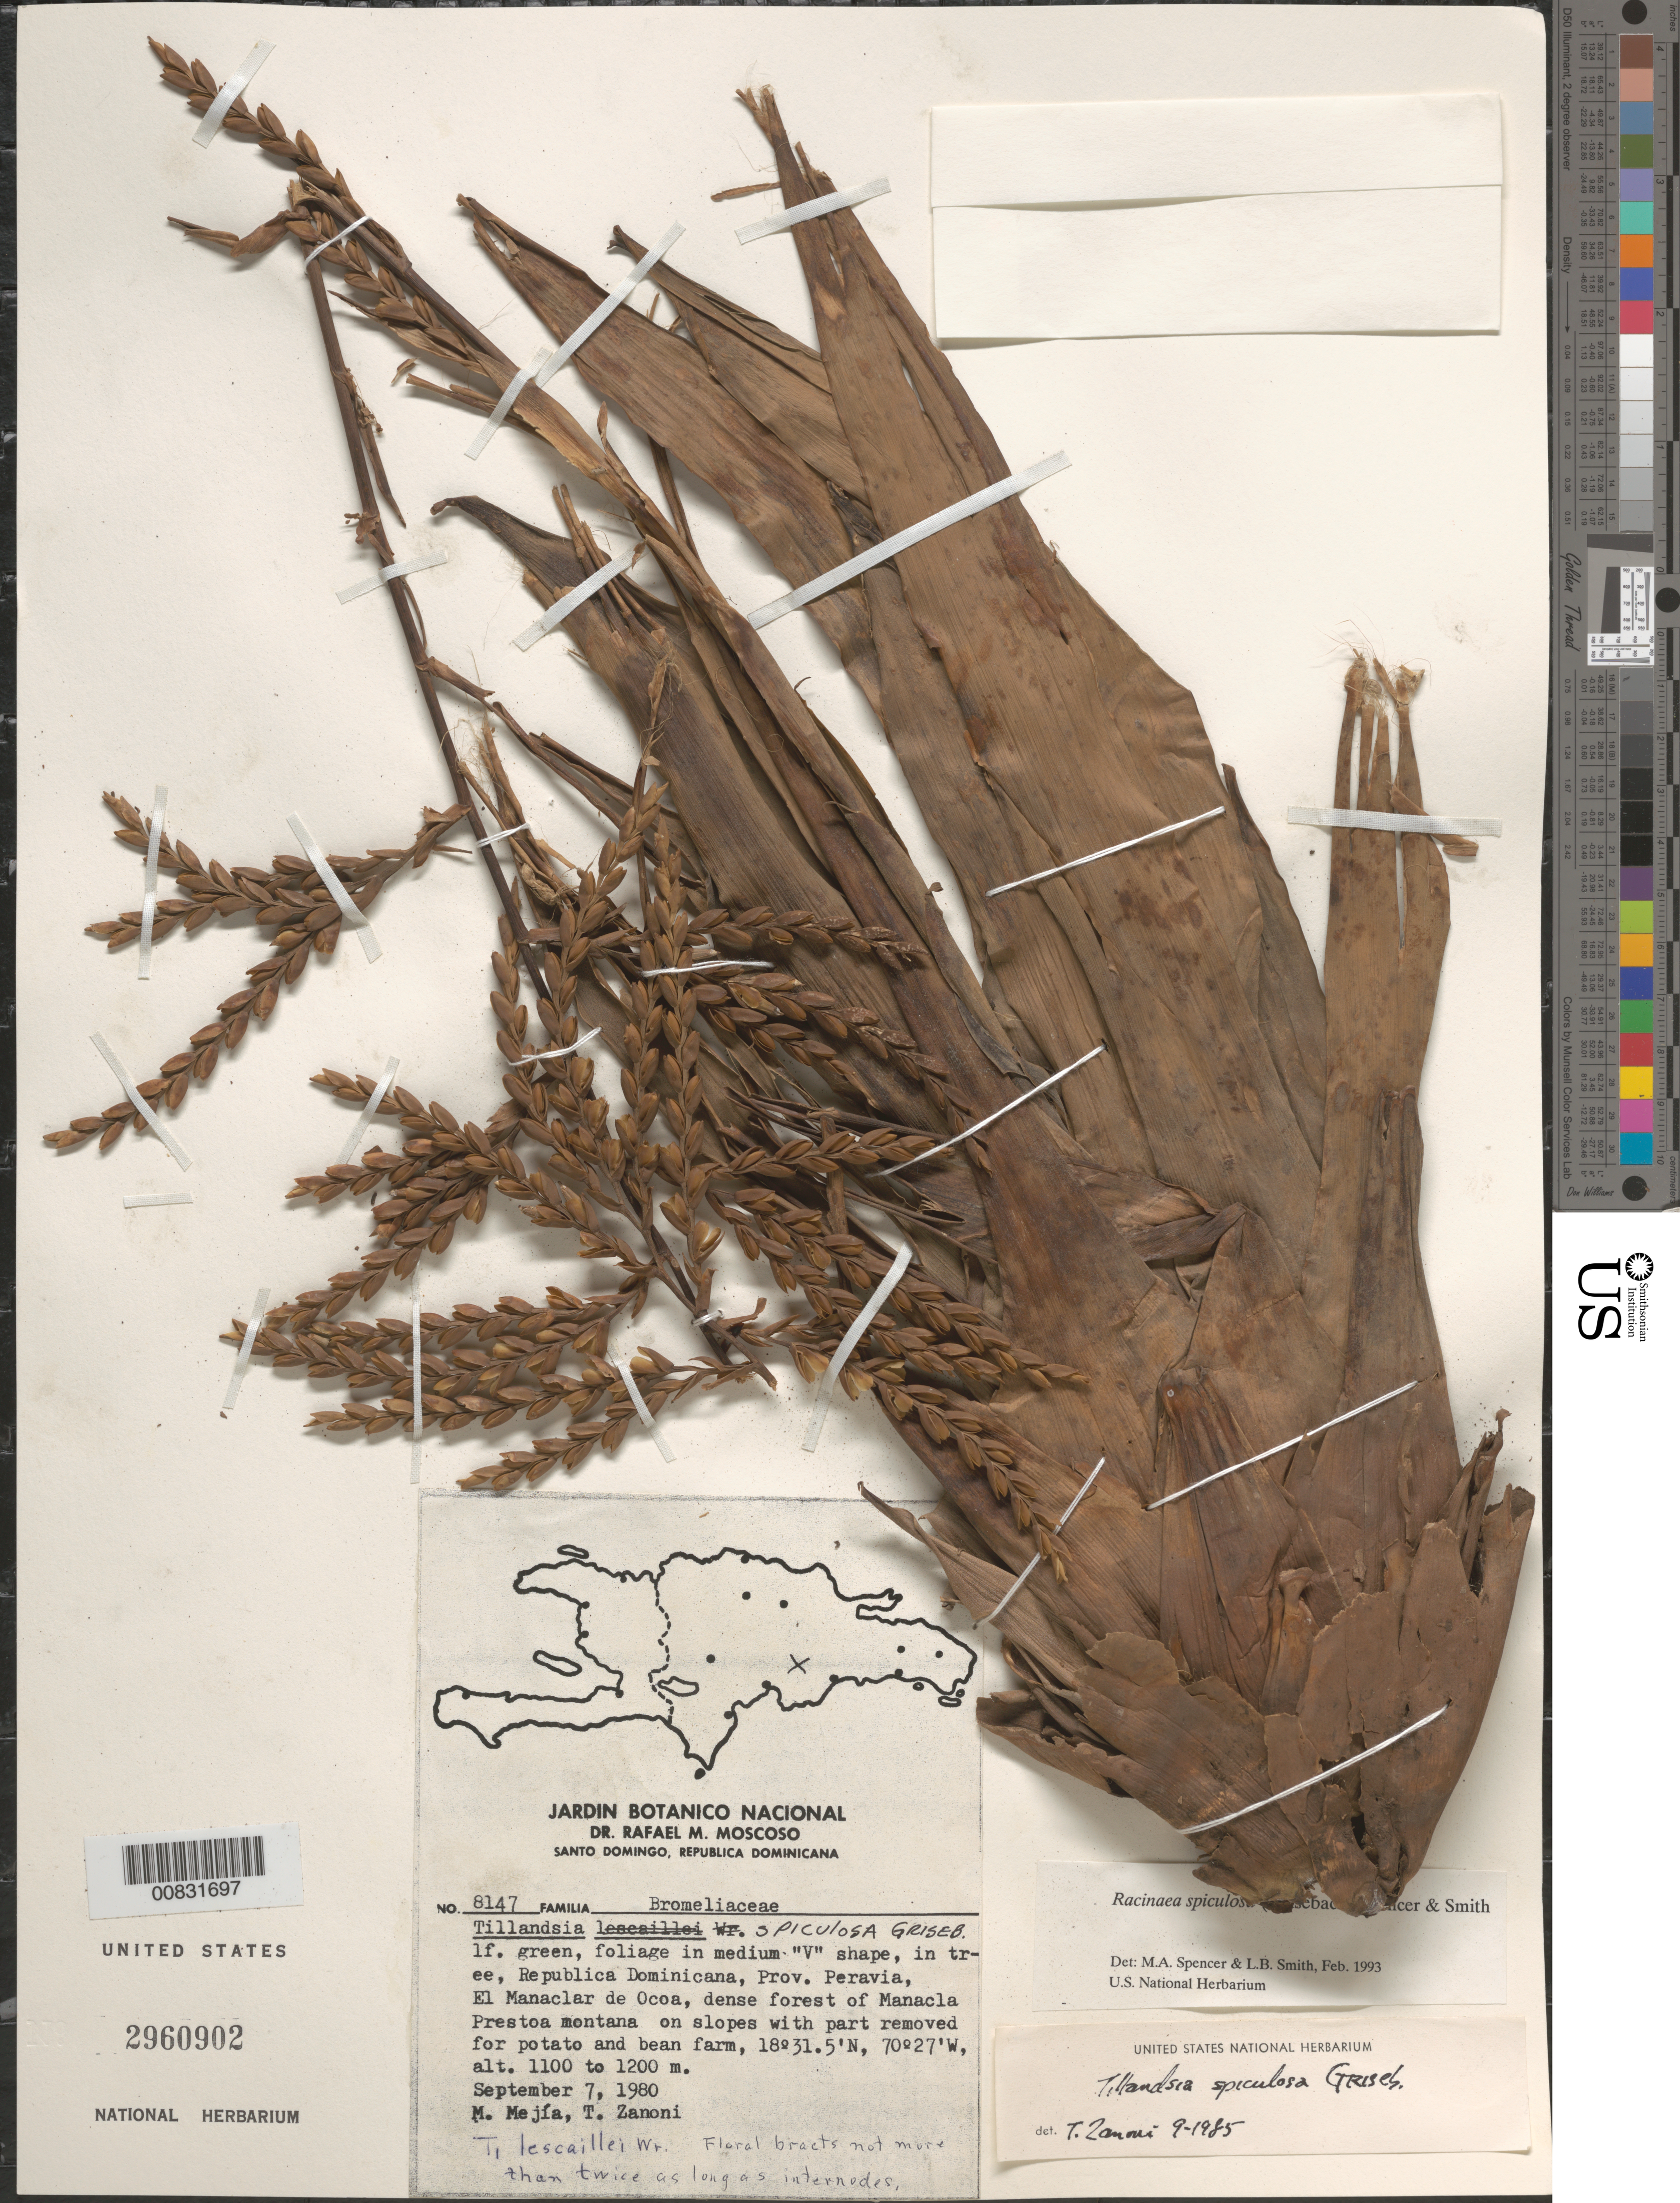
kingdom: Plantae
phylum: Tracheophyta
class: Liliopsida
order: Poales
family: Bromeliaceae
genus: Racinaea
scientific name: Racinaea spiculosa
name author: (Griseb.) M.A. Spencer & L.B. Sm.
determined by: Spencer, M. A.; Smith, L. B.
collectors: M. Mejia & T. A. Zanoni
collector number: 8147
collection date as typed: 07 Sep 1980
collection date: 1980-09-07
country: Dominican Republic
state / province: Peravia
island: Hispaniola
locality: El Manaclar de Ocoa.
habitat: In tree. Dense forest of Manacla Prestoa montana on slopes with part removed for potato and bean farm.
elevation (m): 1100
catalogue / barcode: US 2960902